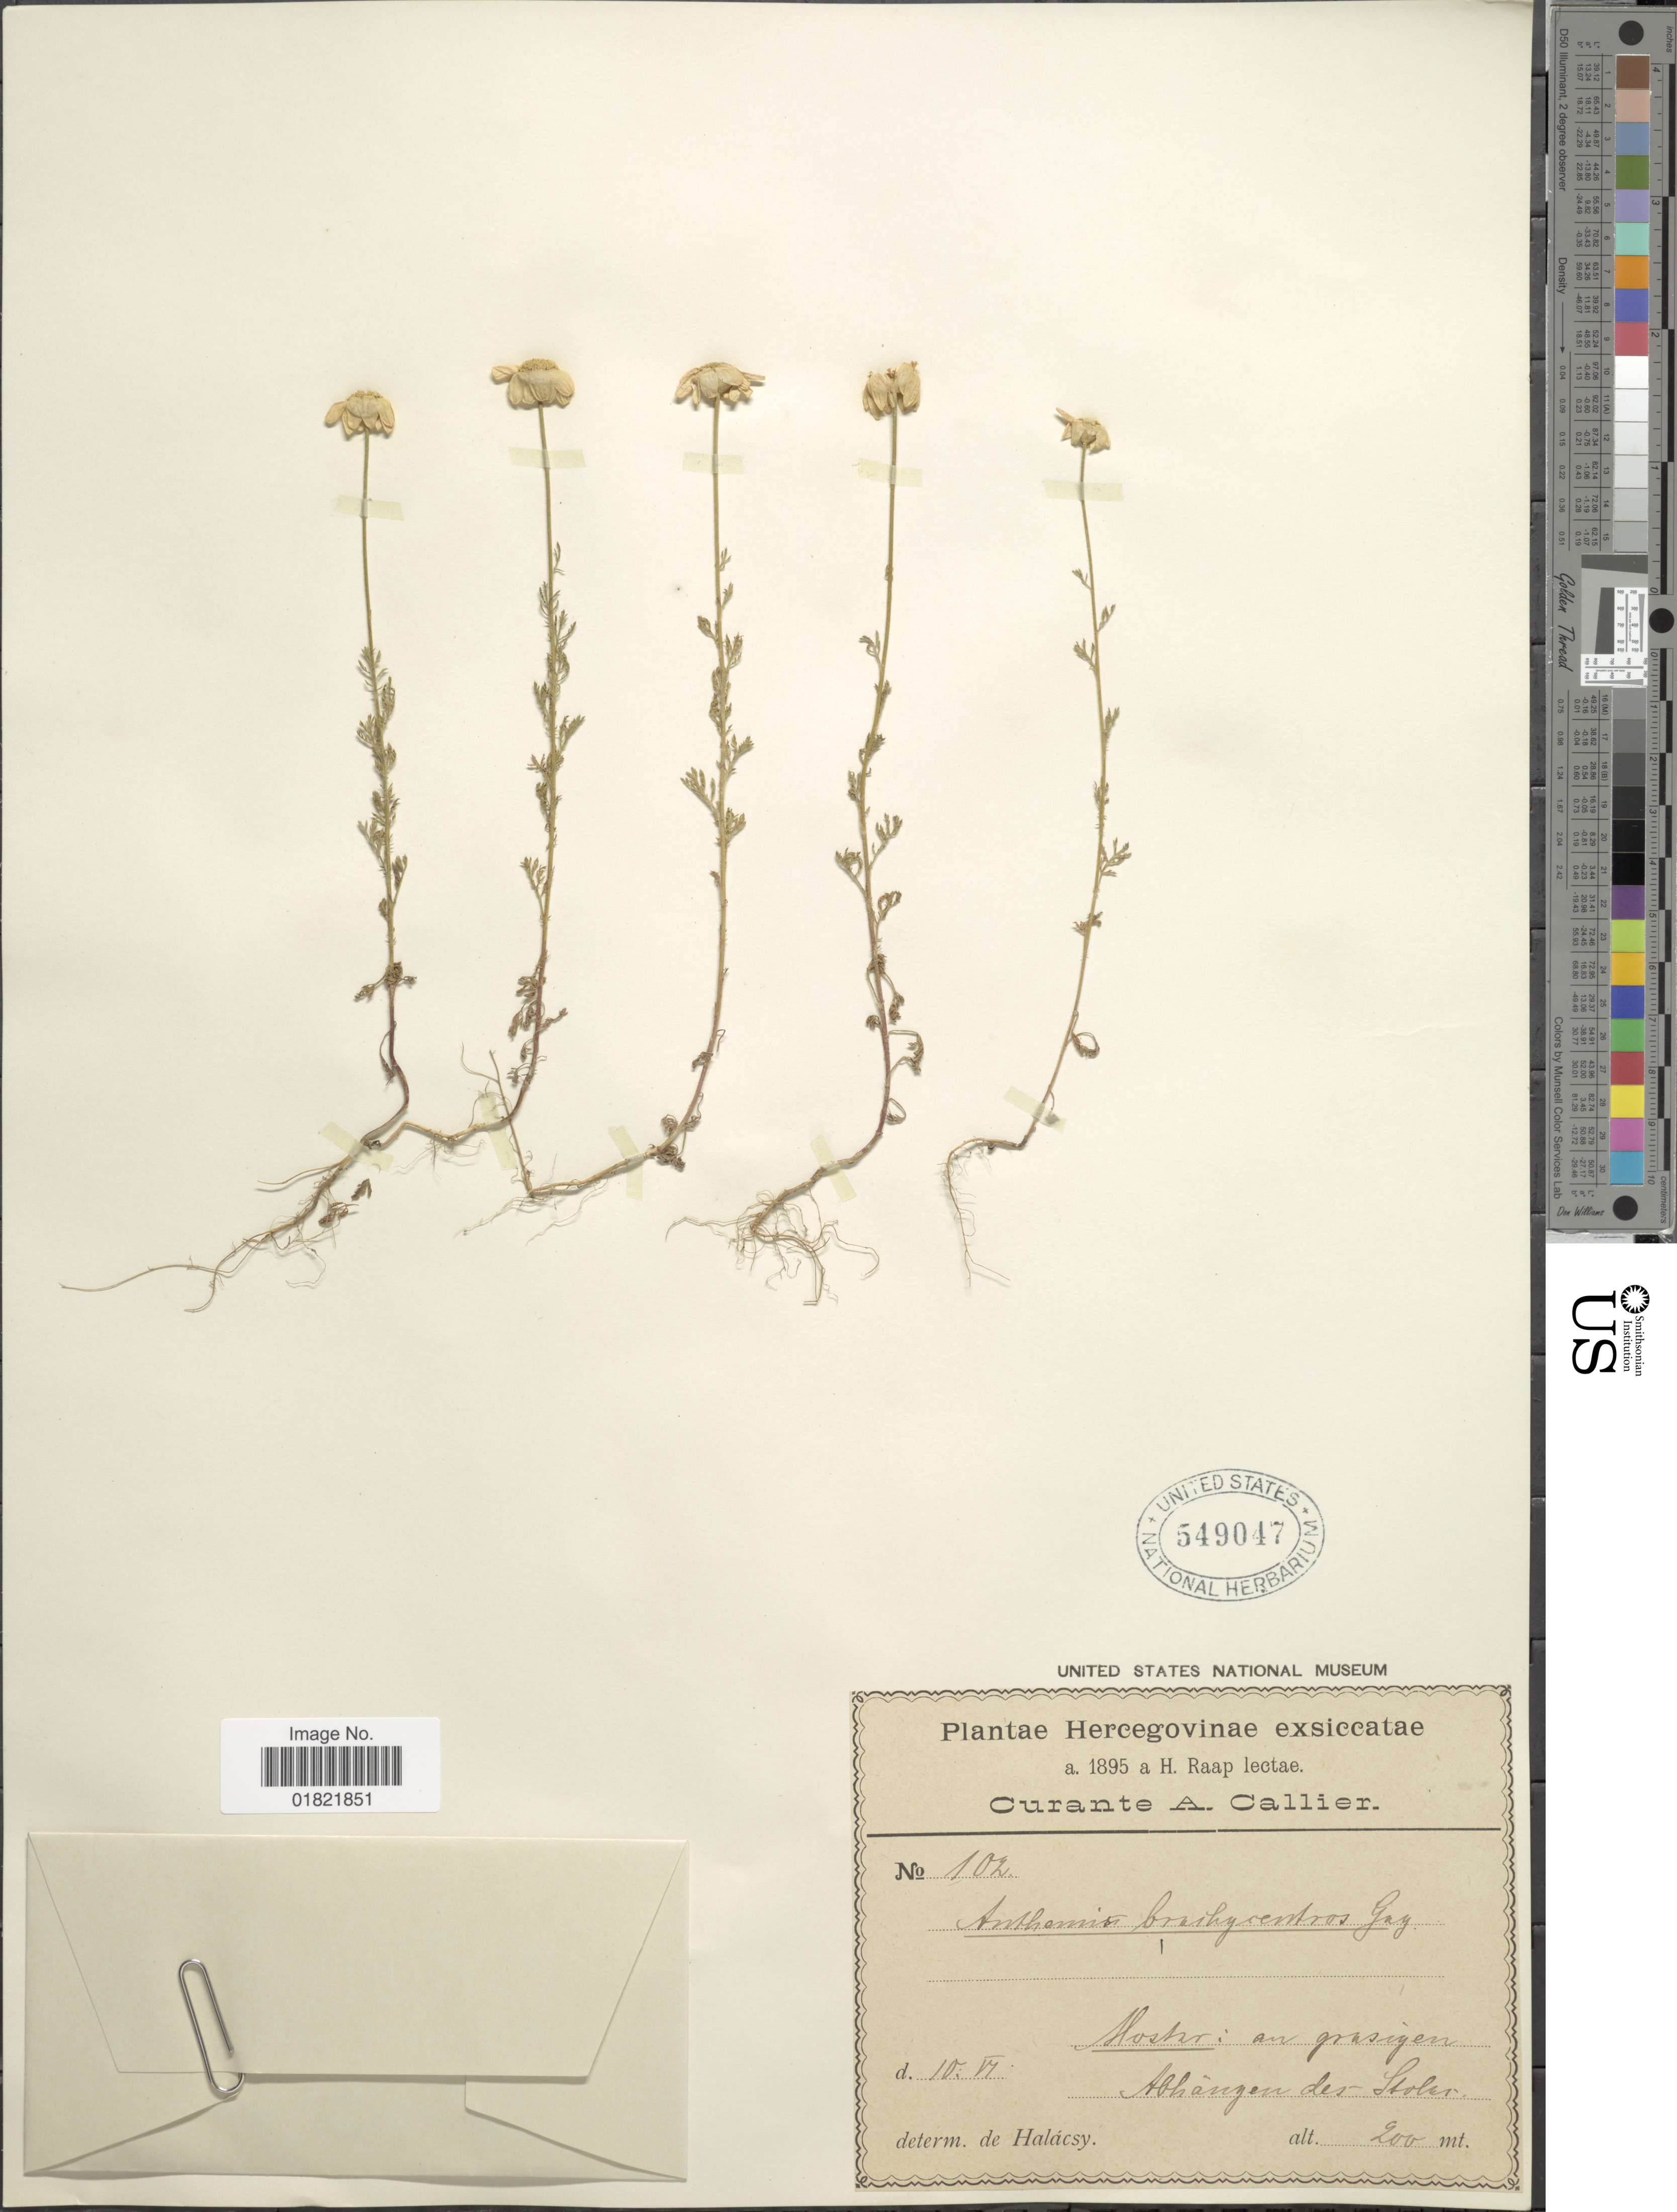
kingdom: Plantae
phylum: Tracheophyta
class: Magnoliopsida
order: Asterales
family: Asteraceae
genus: Anthemis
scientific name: Anthemis brachycentros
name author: J. Gay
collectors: H. Raap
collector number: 102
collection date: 1895-06-10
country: Bosnia and Herzegovina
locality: Hercegovinae, Mostar: au grasigen Abhangen der Stolac [interpreted]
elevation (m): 200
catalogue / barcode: US 549047